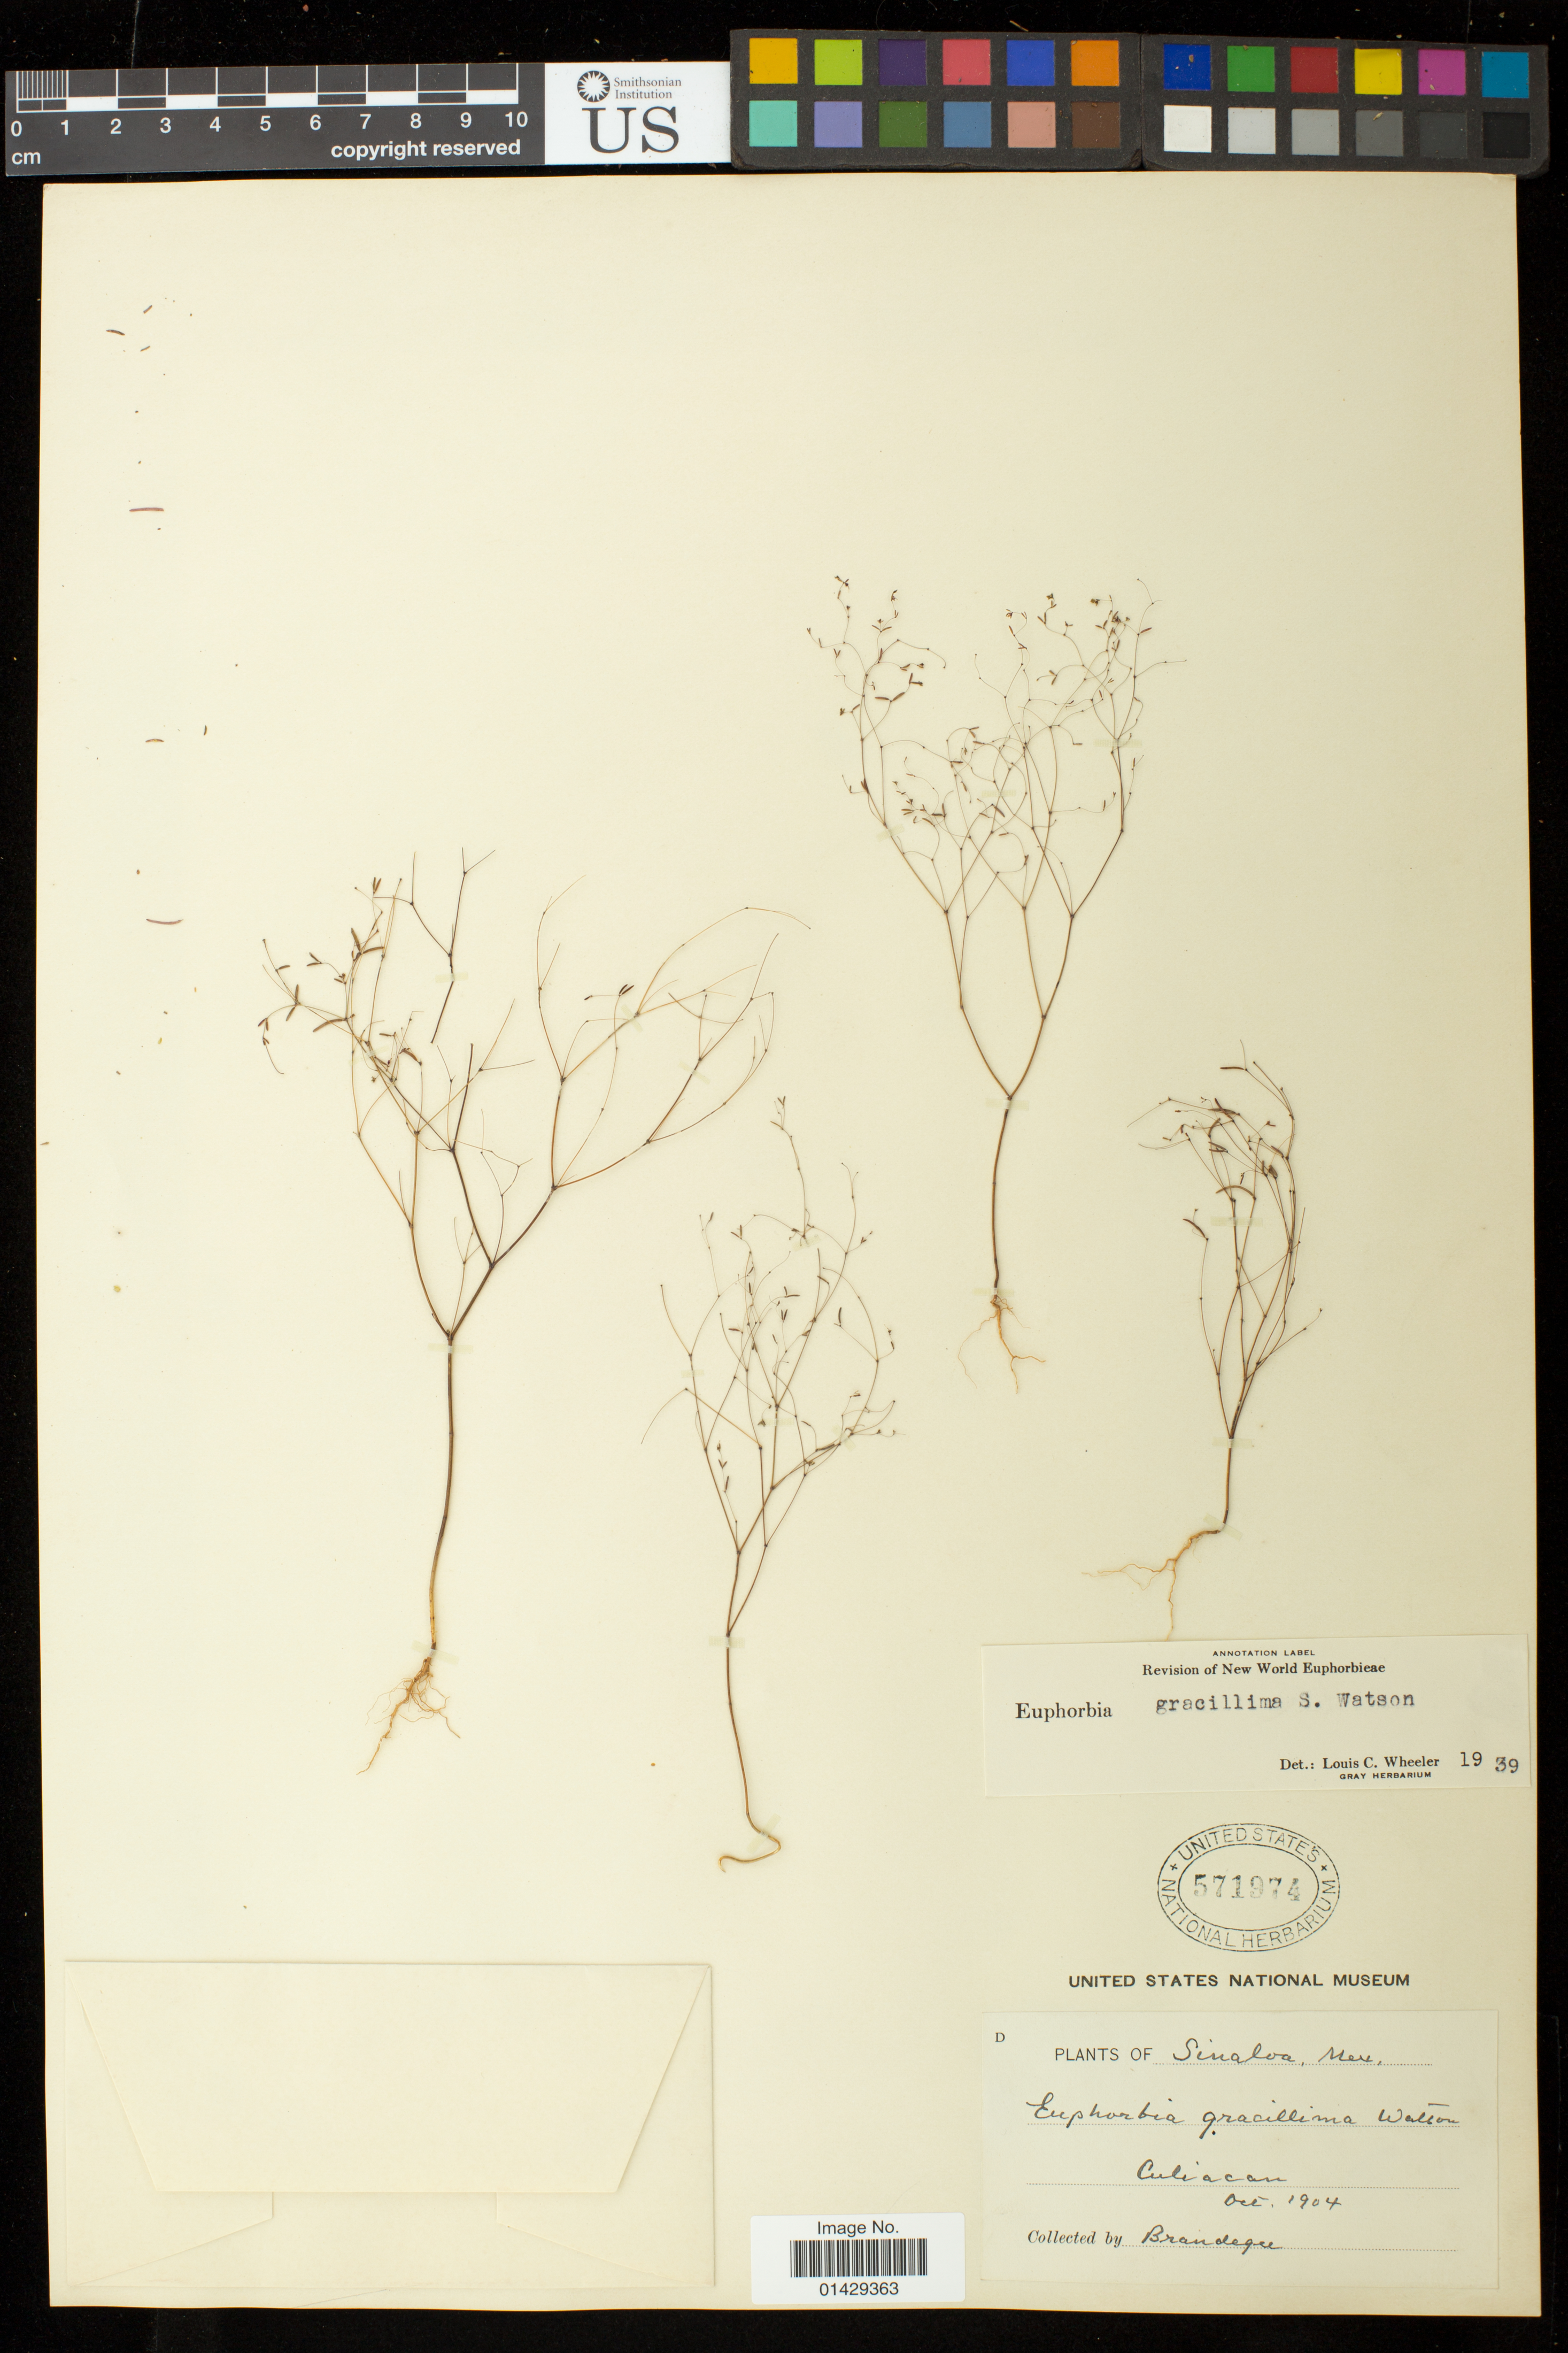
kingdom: Plantae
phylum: Tracheophyta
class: Magnoliopsida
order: Malpighiales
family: Euphorbiaceae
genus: Euphorbia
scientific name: Euphorbia gracillima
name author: S. Watson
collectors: -- Brandegee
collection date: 1904-10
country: Mexico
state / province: Sinaloa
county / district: Culiacán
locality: Culiacan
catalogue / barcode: US 571974